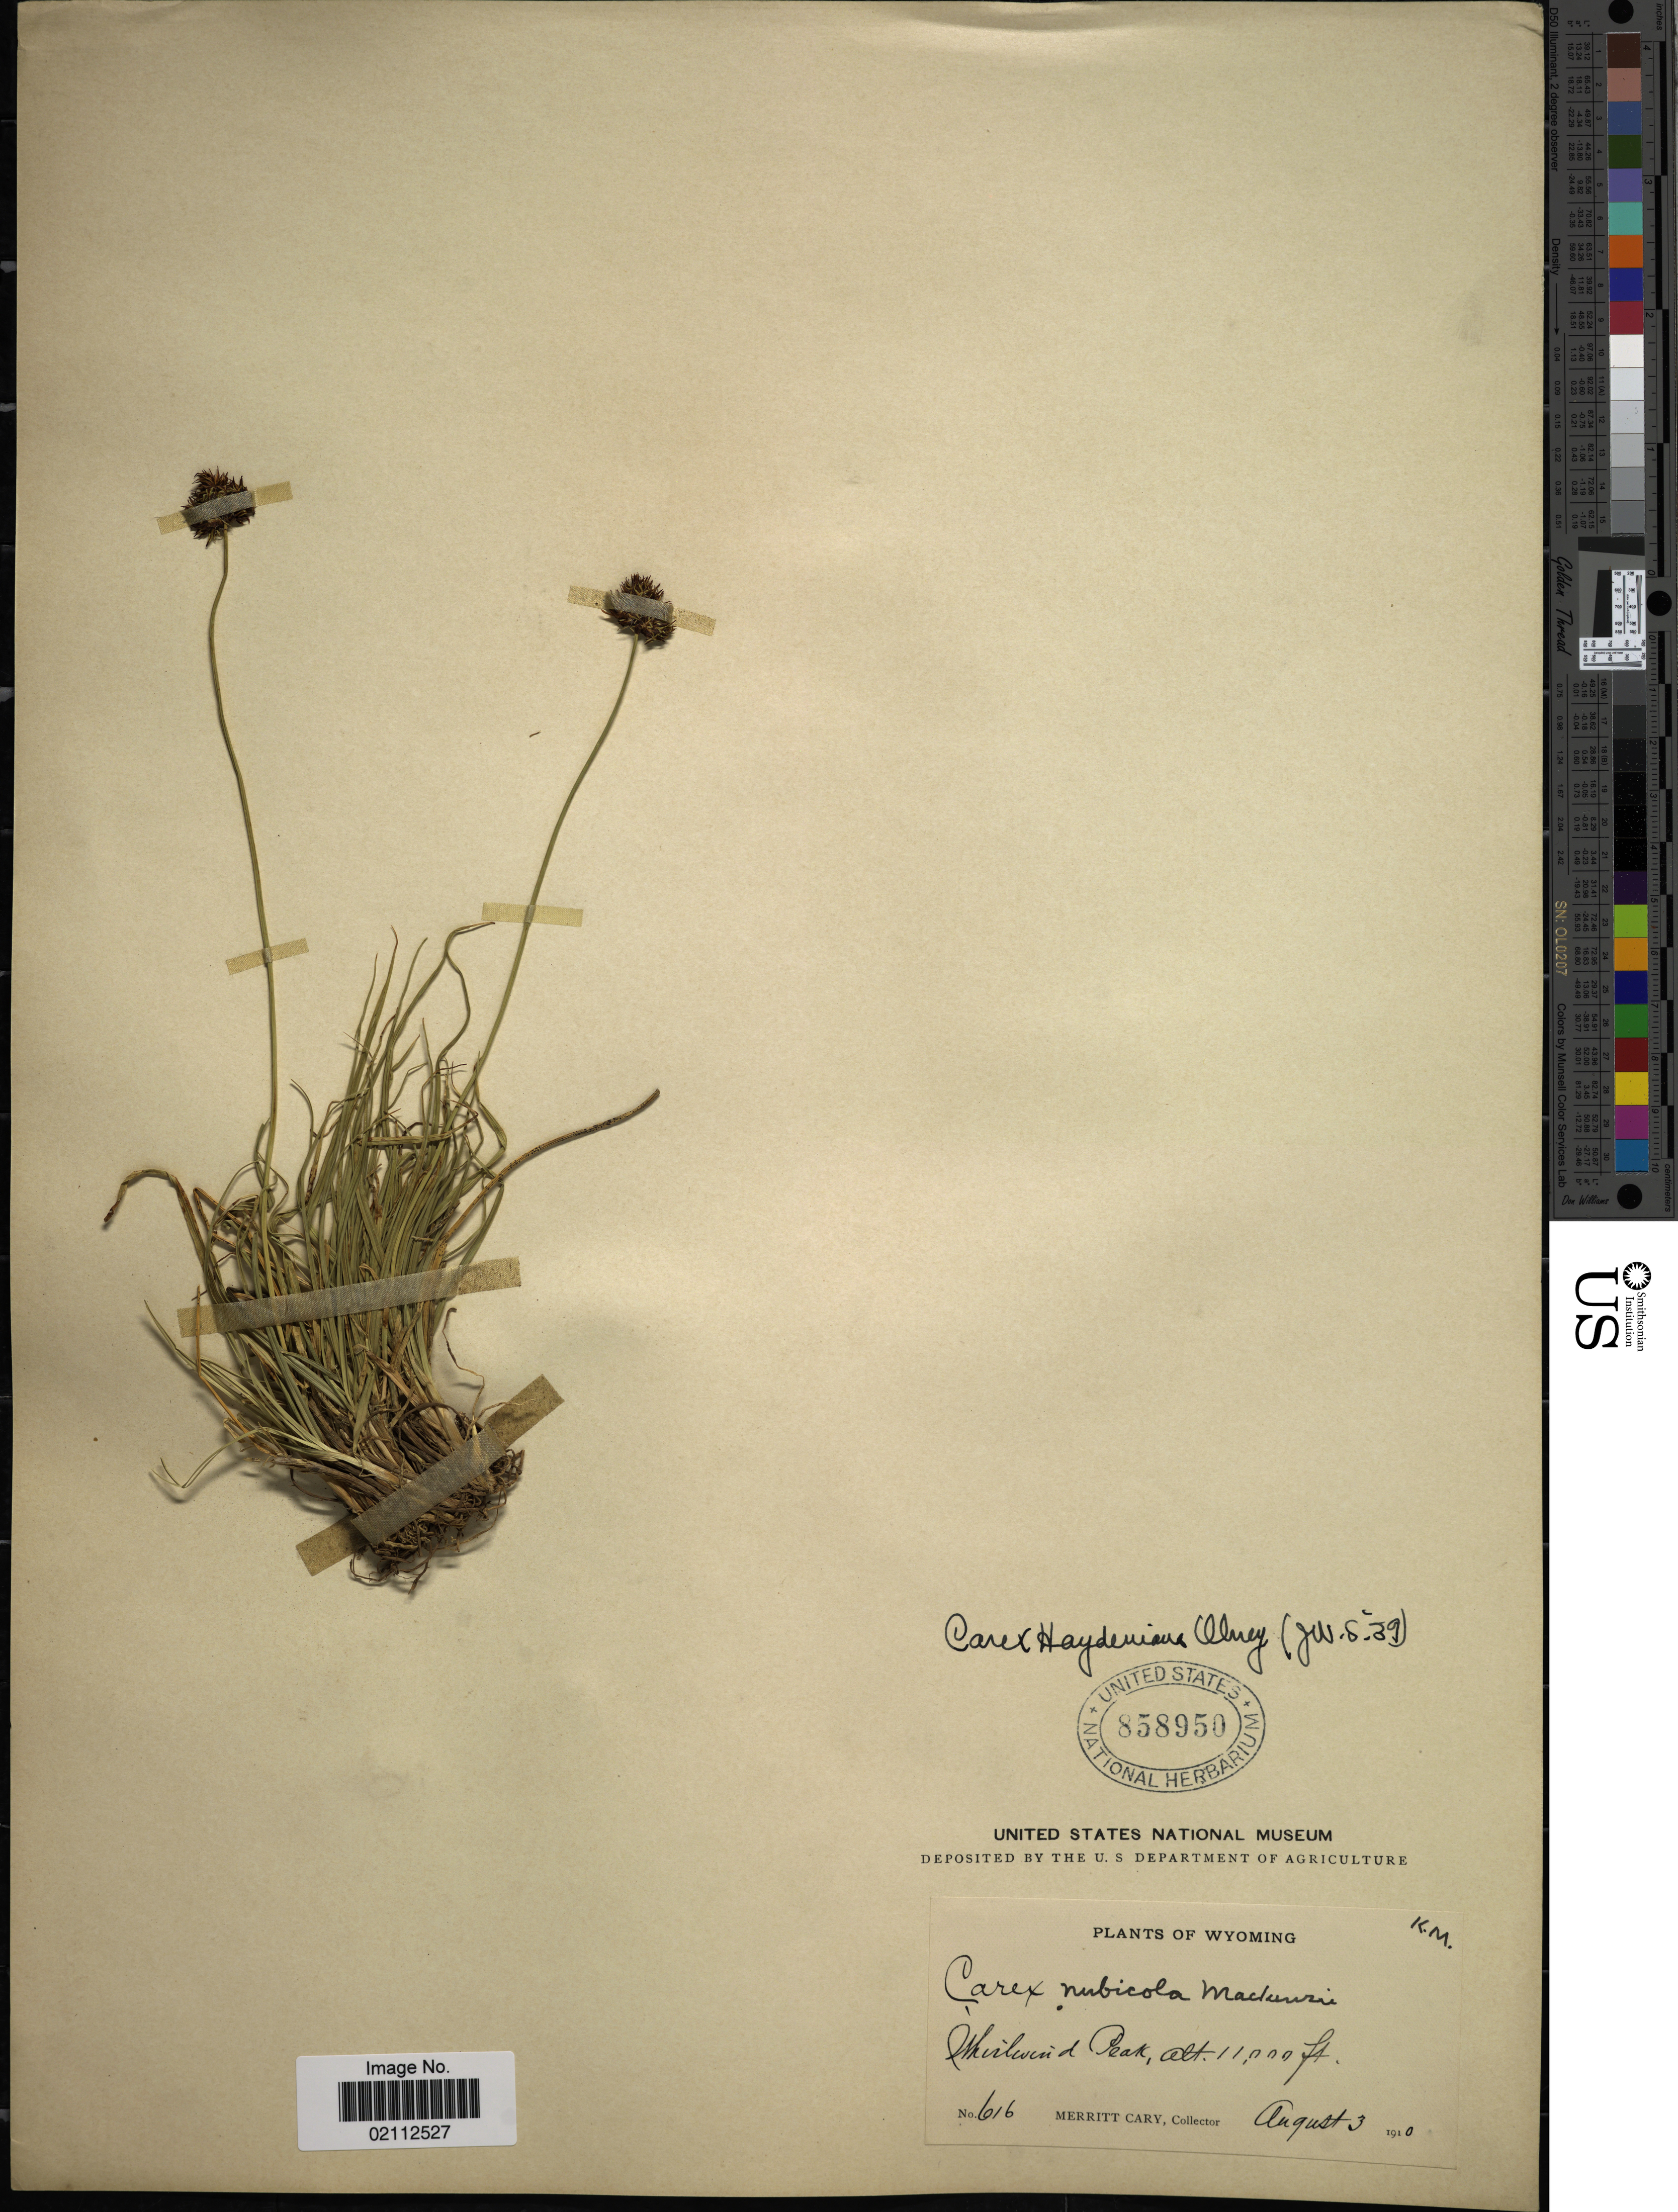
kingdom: Plantae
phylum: Tracheophyta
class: Liliopsida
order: Poales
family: Cyperaceae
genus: Carex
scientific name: Carex haydeniana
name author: Olney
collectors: M. Cary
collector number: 616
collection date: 1910-08-03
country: United States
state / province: Wyoming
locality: Whirlwind Peak.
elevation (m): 3353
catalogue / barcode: US 858950